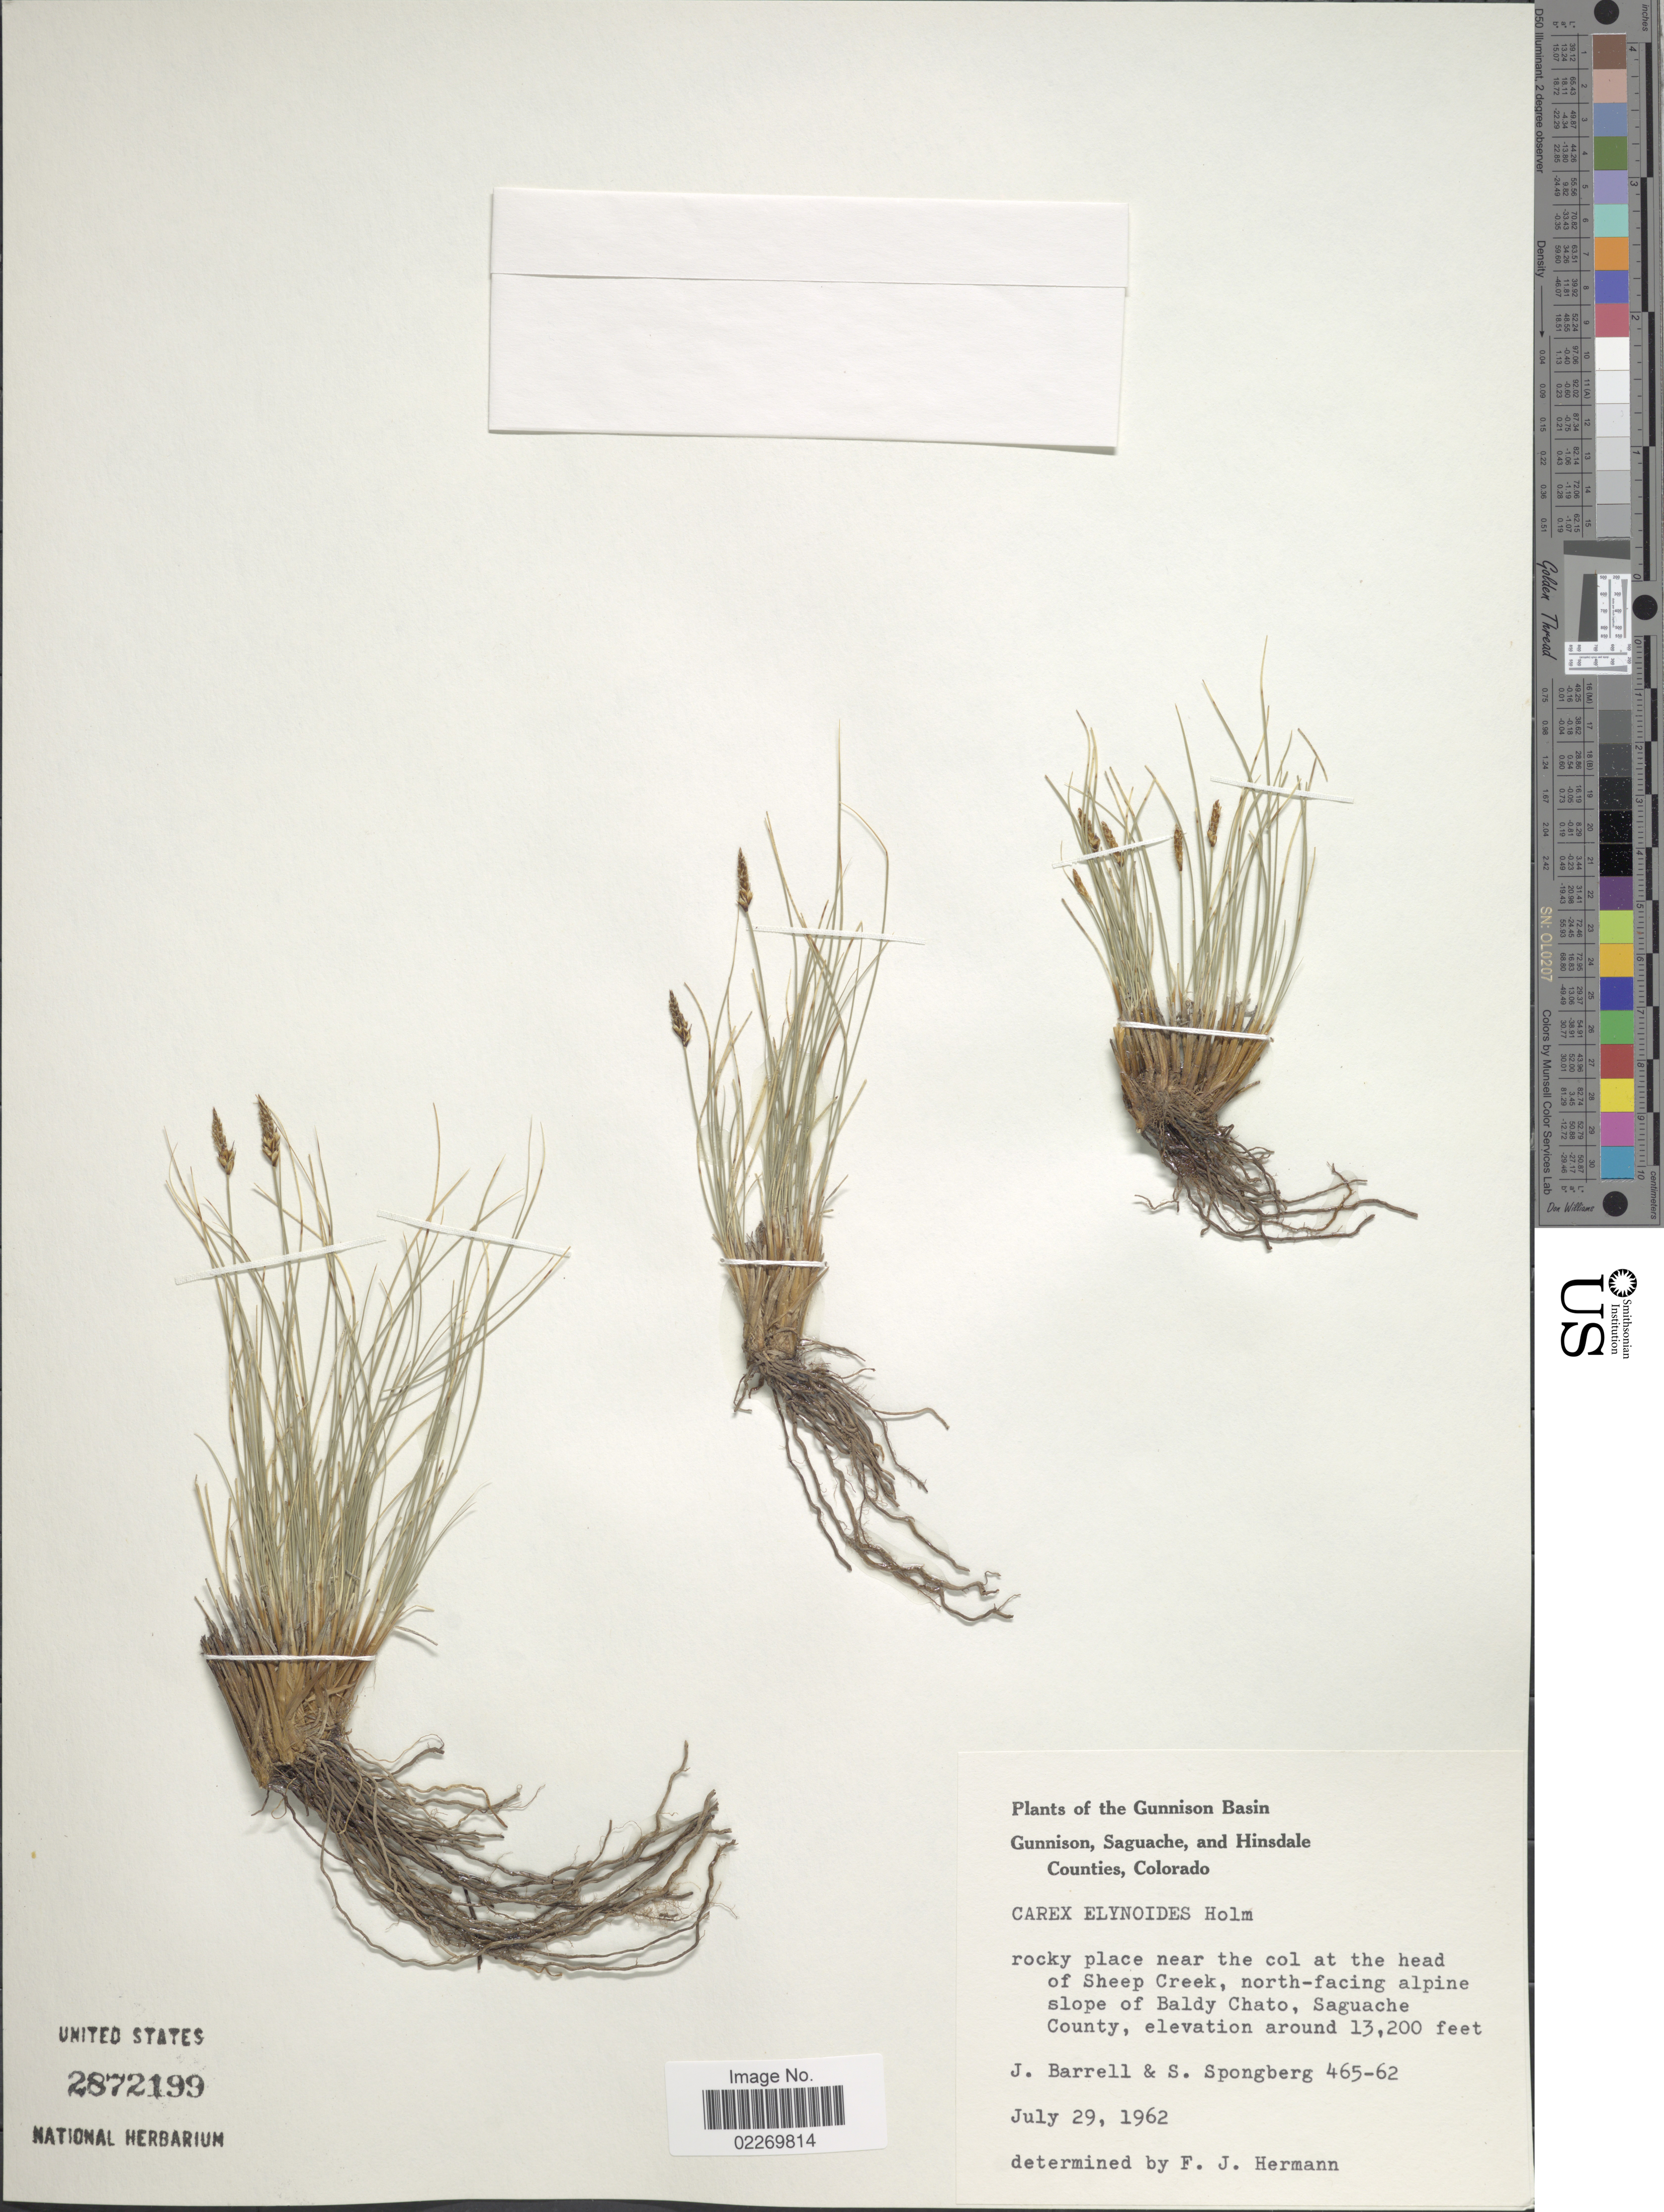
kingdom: Plantae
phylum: Tracheophyta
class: Liliopsida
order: Poales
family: Cyperaceae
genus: Carex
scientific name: Carex elynoides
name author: Holm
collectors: J. Barrell & S. A.Spongberg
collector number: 465-62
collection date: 1962-07-29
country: United States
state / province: Colorado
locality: Gunnison Basin. Gunnison, Saguache, and Hinsdale Counties. Rocky place near the col at the head of Sheep Creek, north-facing alpine slope of Baldy Chato, Saguache County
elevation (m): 4023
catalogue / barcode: US 2872199